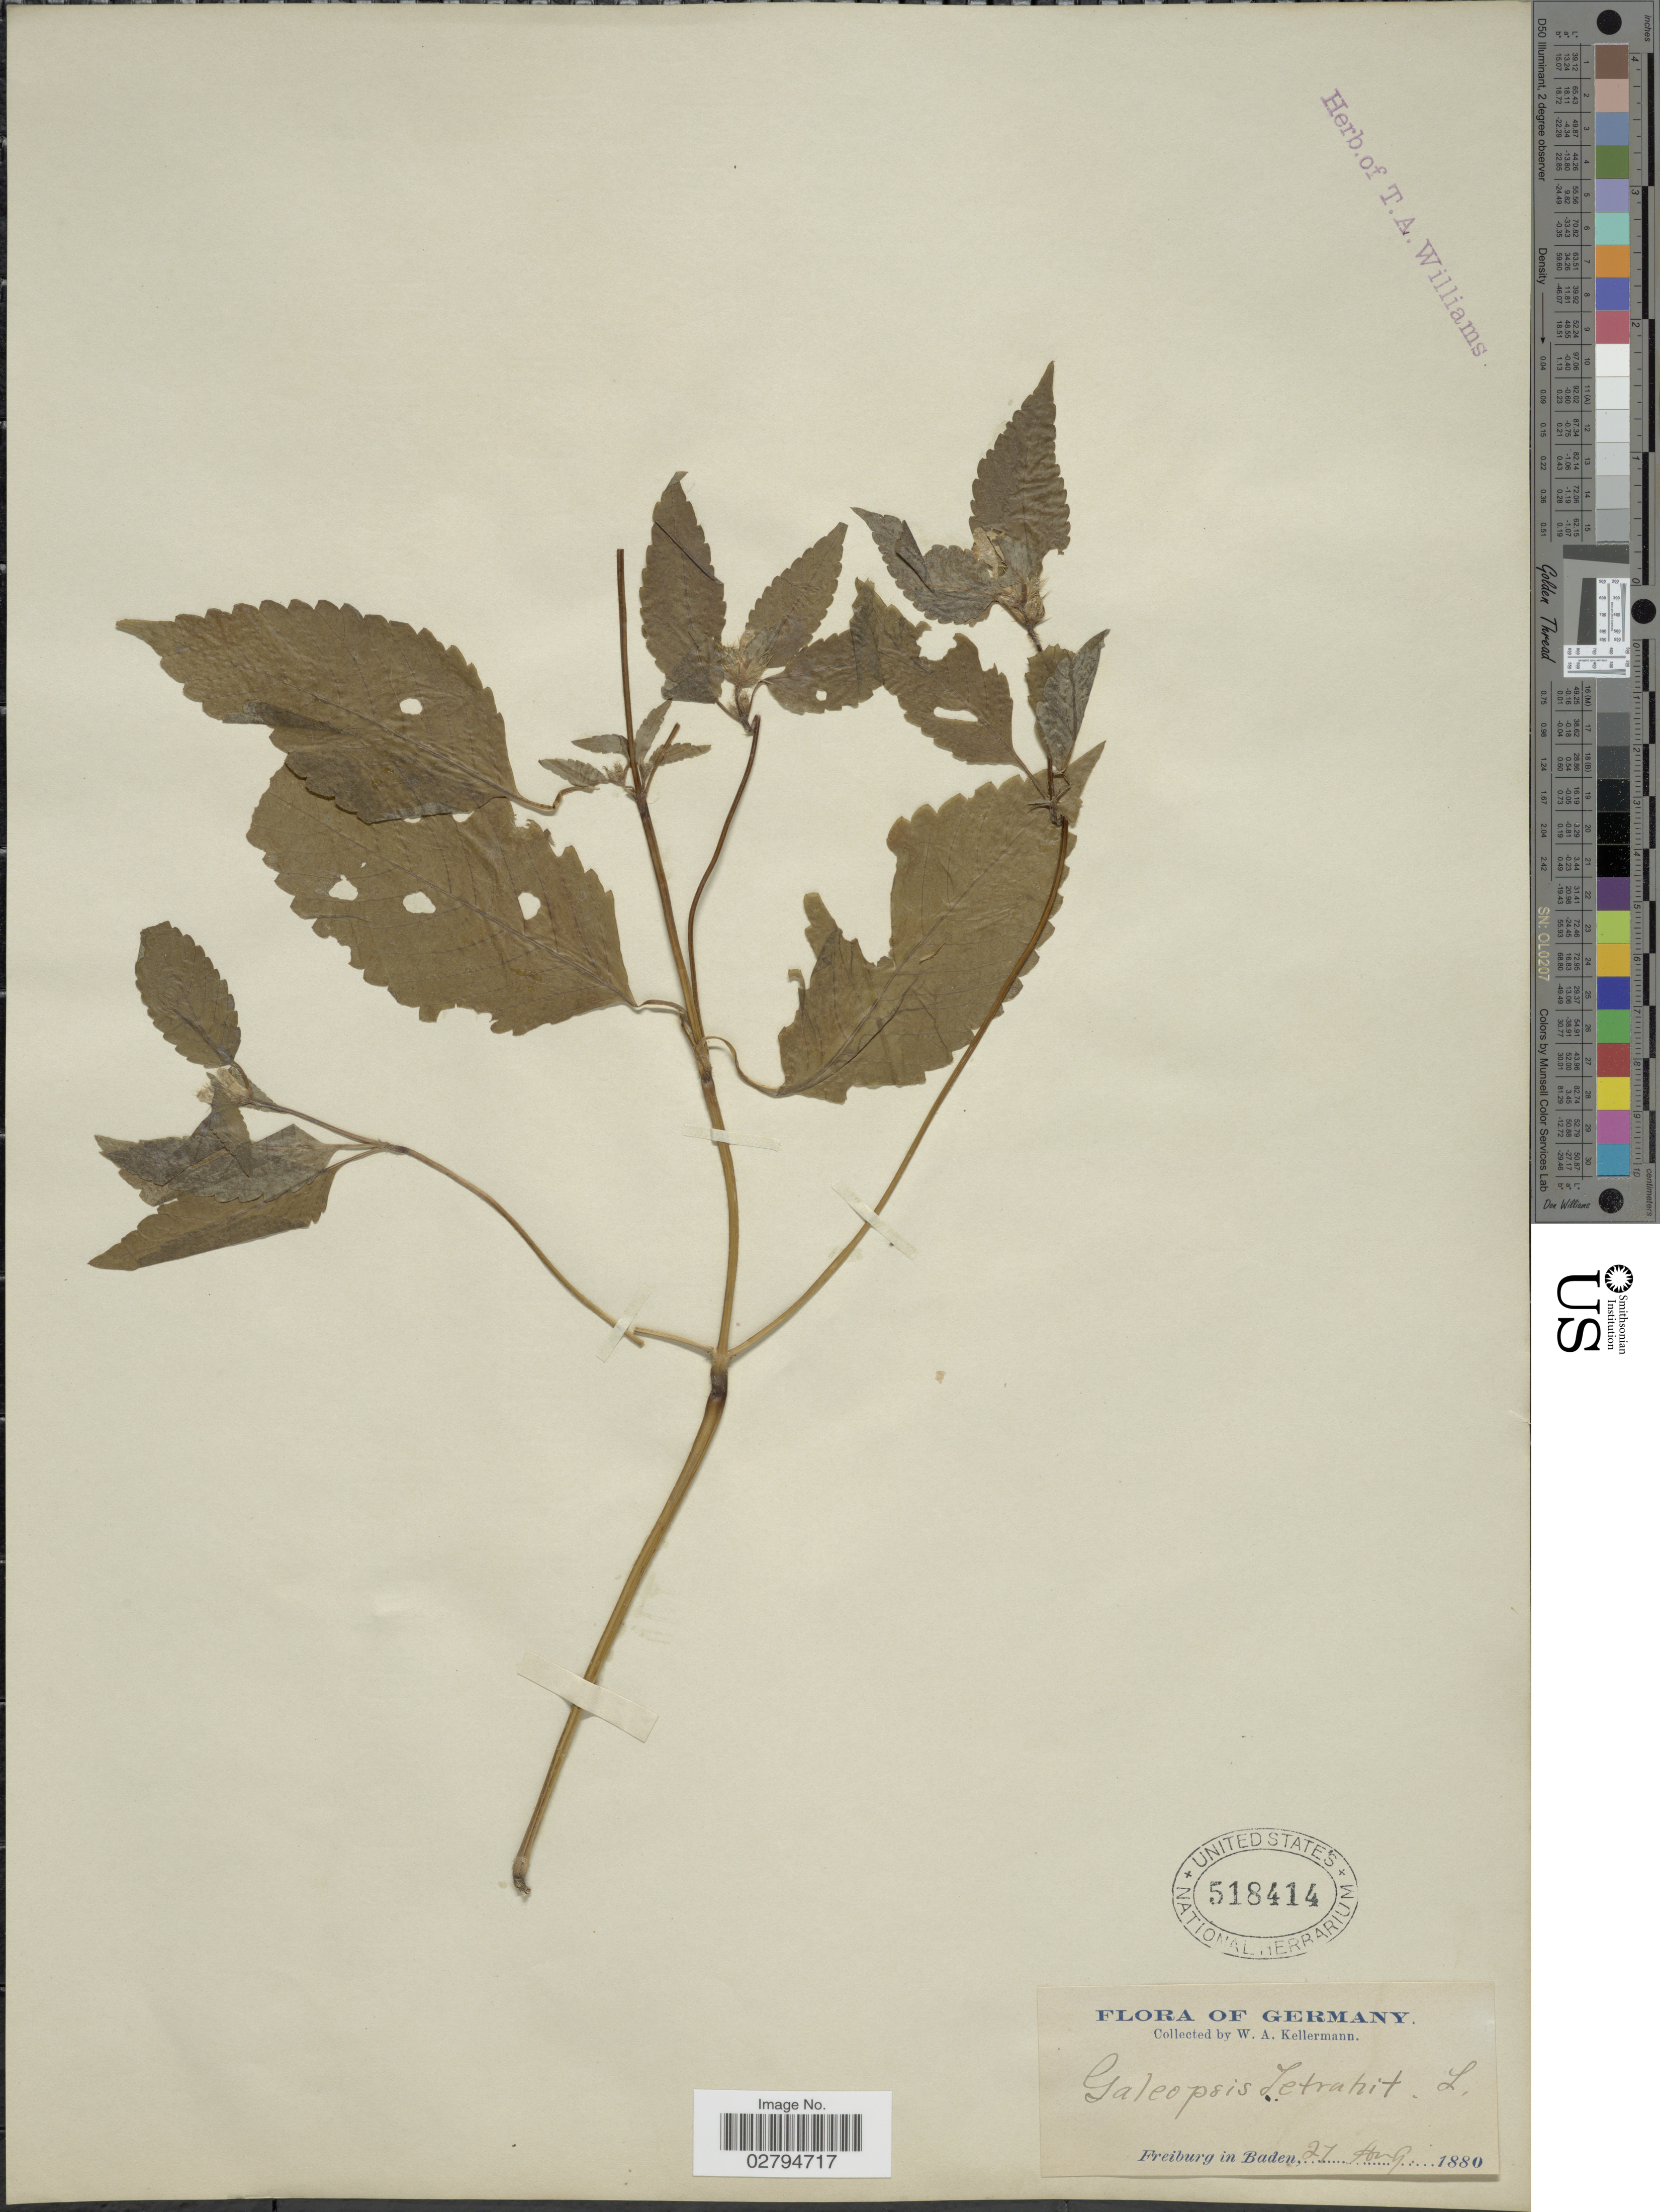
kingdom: Plantae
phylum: Tracheophyta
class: Magnoliopsida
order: Lamiales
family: Lamiaceae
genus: Galeopsis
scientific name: Galeopsis tetrahit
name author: L.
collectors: W. A. Kellermann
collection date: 1880-08-27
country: Germany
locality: Freiburg in Baden.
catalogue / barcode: US 518414